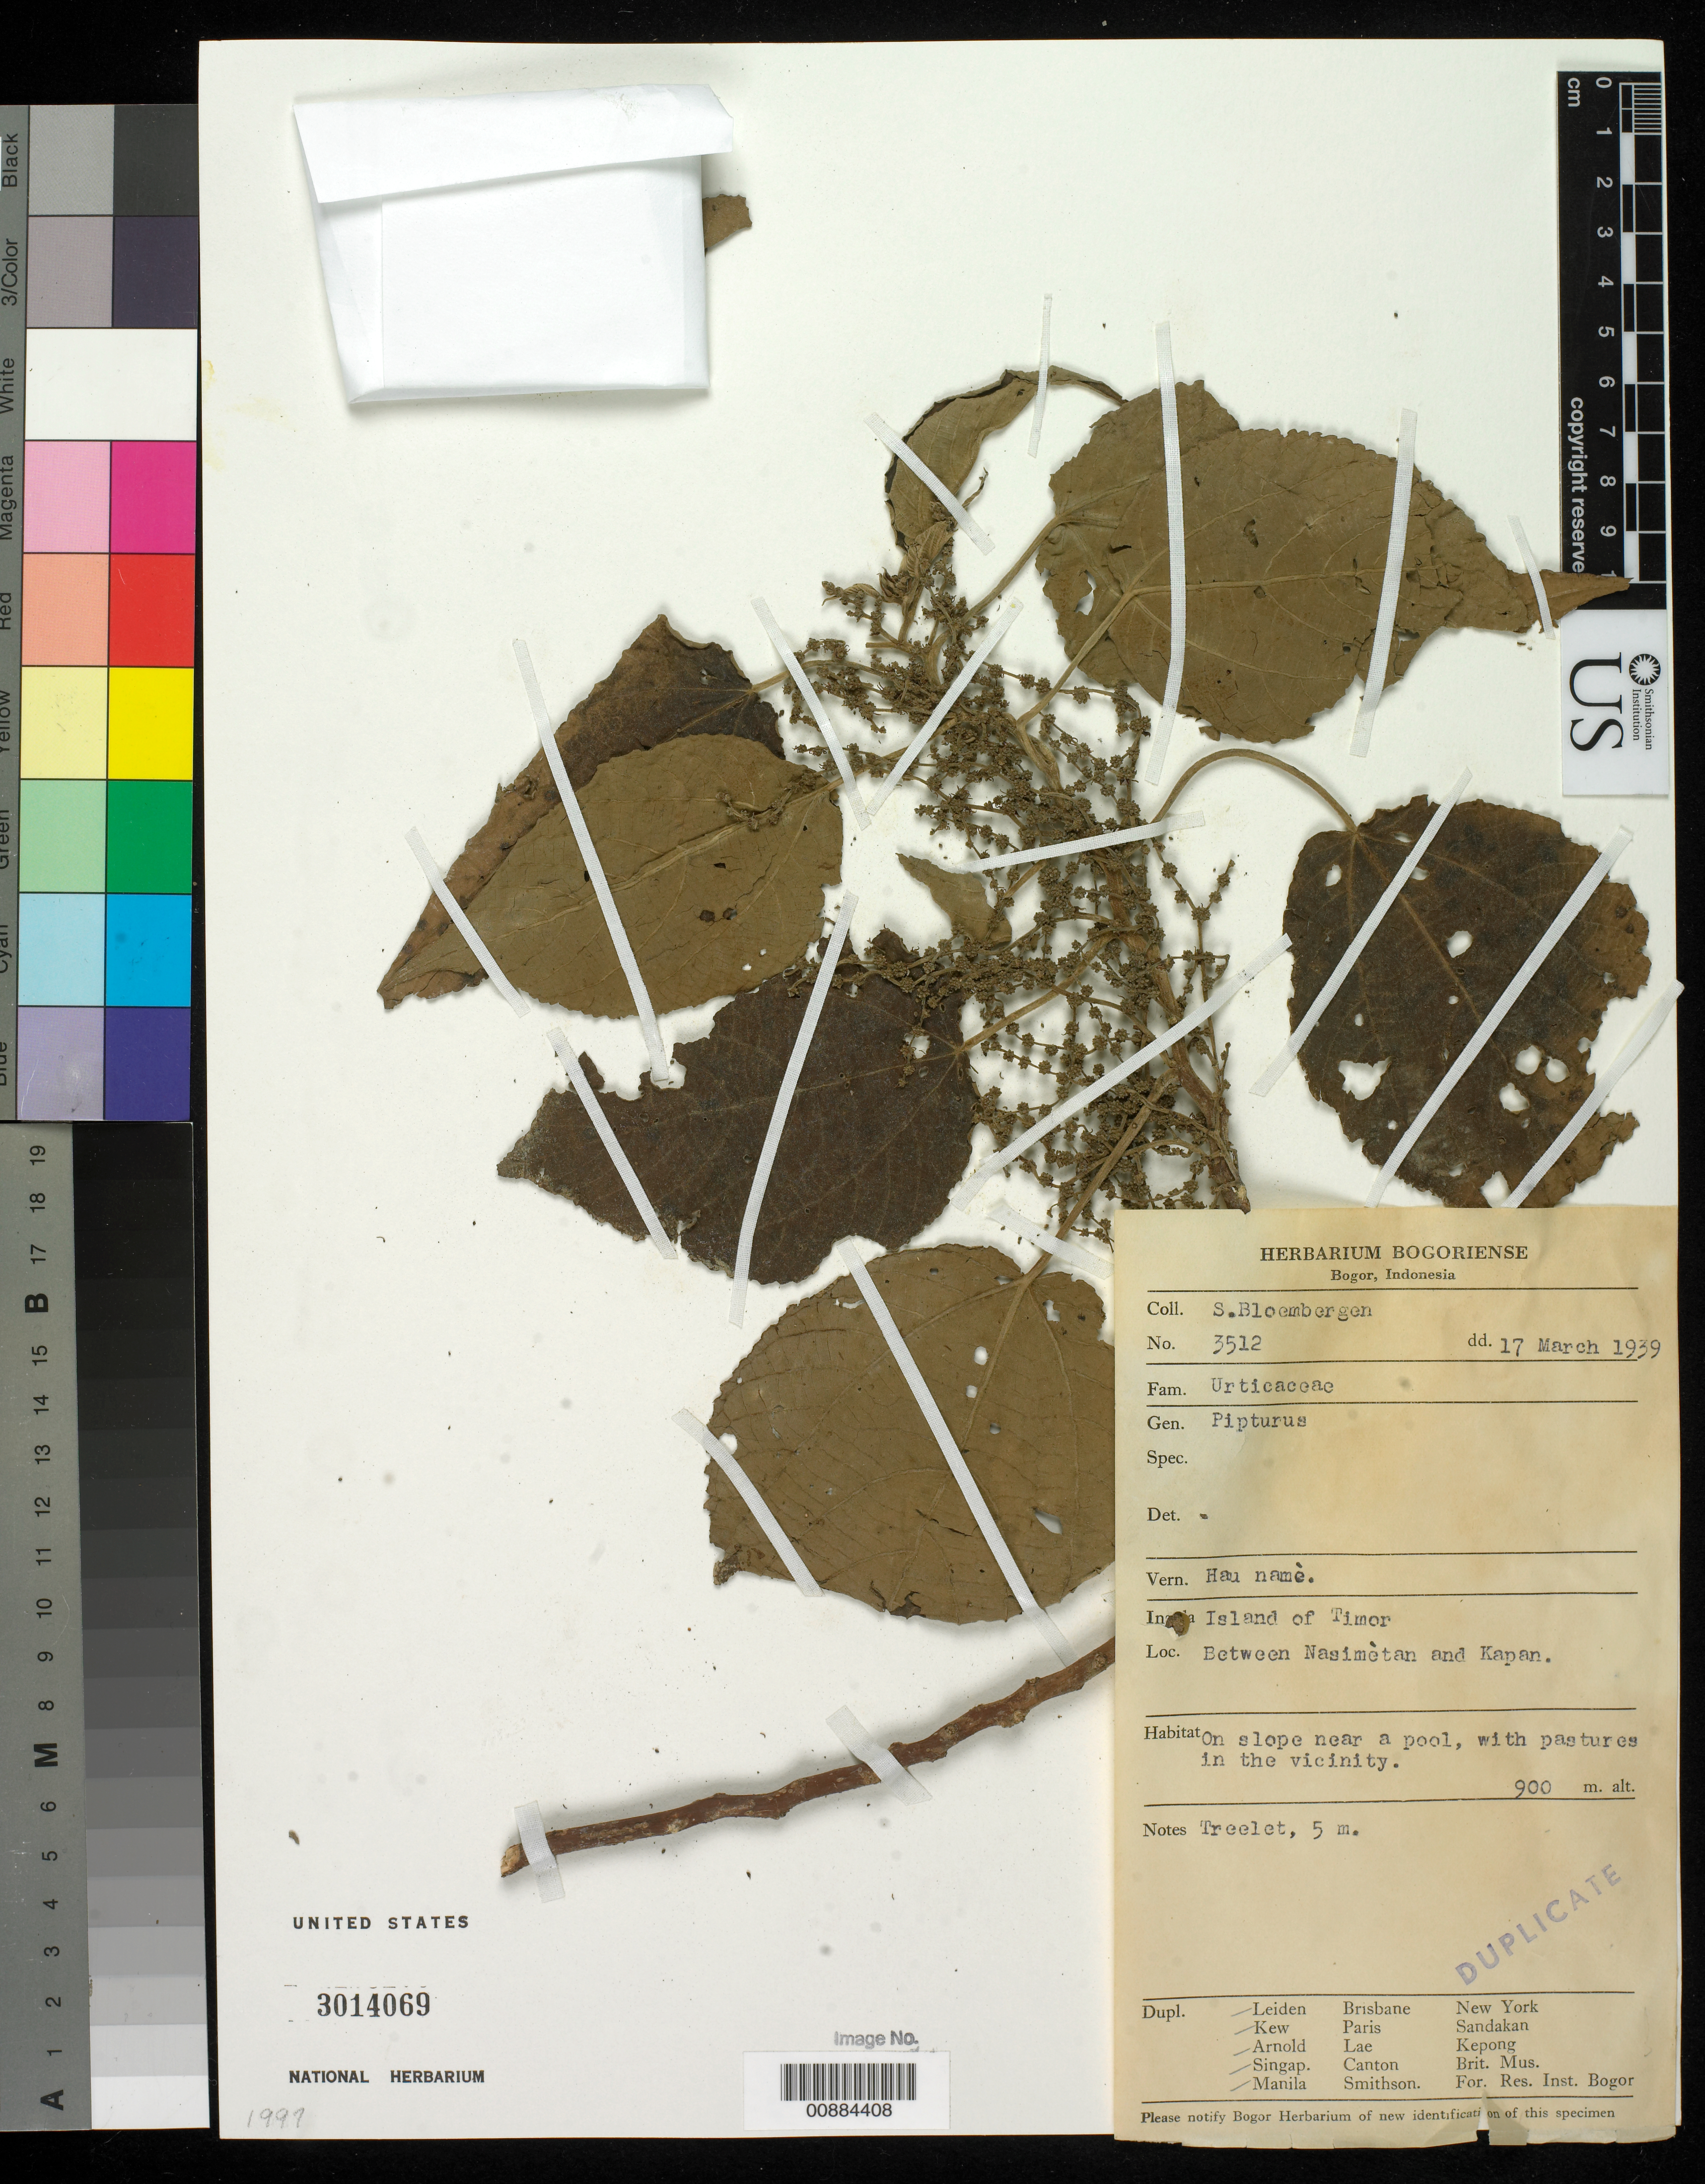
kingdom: Plantae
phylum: Tracheophyta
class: Magnoliopsida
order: Rosales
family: Urticaceae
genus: Pipturus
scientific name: Pipturus sp.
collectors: S. Bloembergen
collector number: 3512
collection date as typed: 17 Mar 1939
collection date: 1939-03-17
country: Indonesia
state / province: Nusa Tenggara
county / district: Nusa Tenggara Timur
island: Timor I.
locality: Between Nasimetan and Kapan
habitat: On slope near a pool with pastures in the vicinity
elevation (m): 900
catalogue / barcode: US 3014069